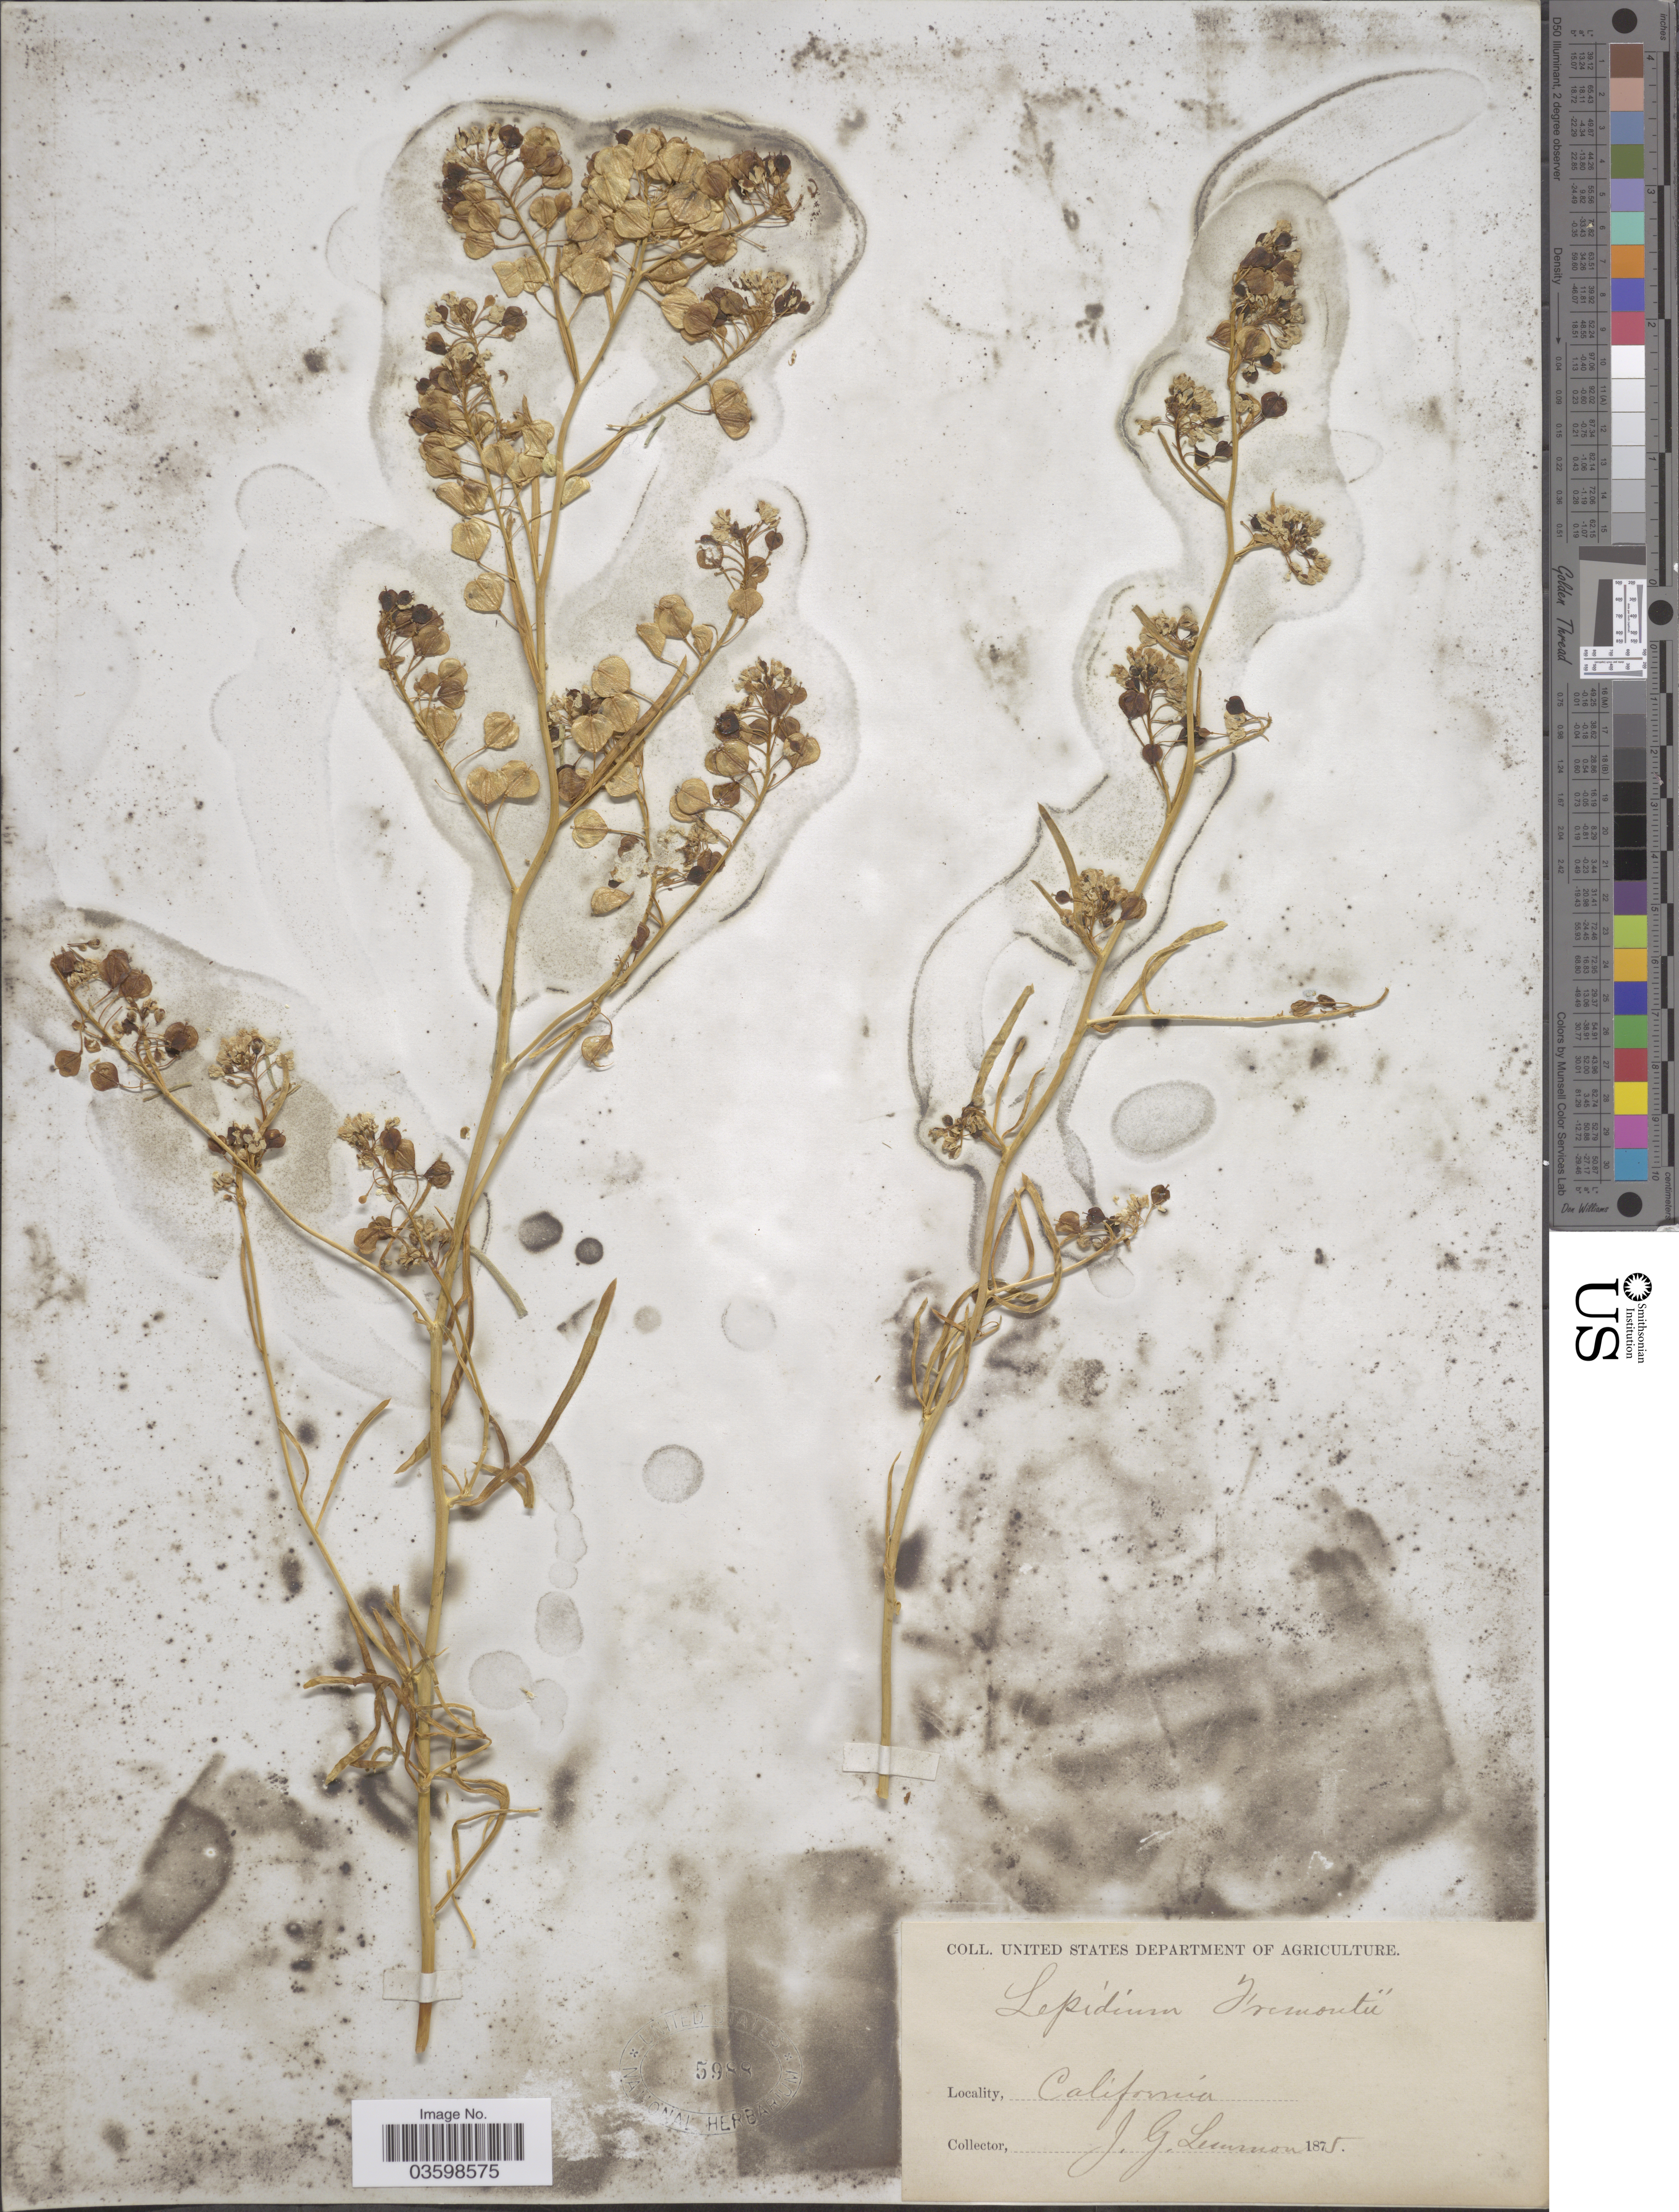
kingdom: Plantae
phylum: Tracheophyta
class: Magnoliopsida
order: Brassicales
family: Brassicaceae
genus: Lepidium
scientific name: Lepidium fremontii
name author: S. Watson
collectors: J. Lemmon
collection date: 1875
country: United States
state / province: California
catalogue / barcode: US 5988